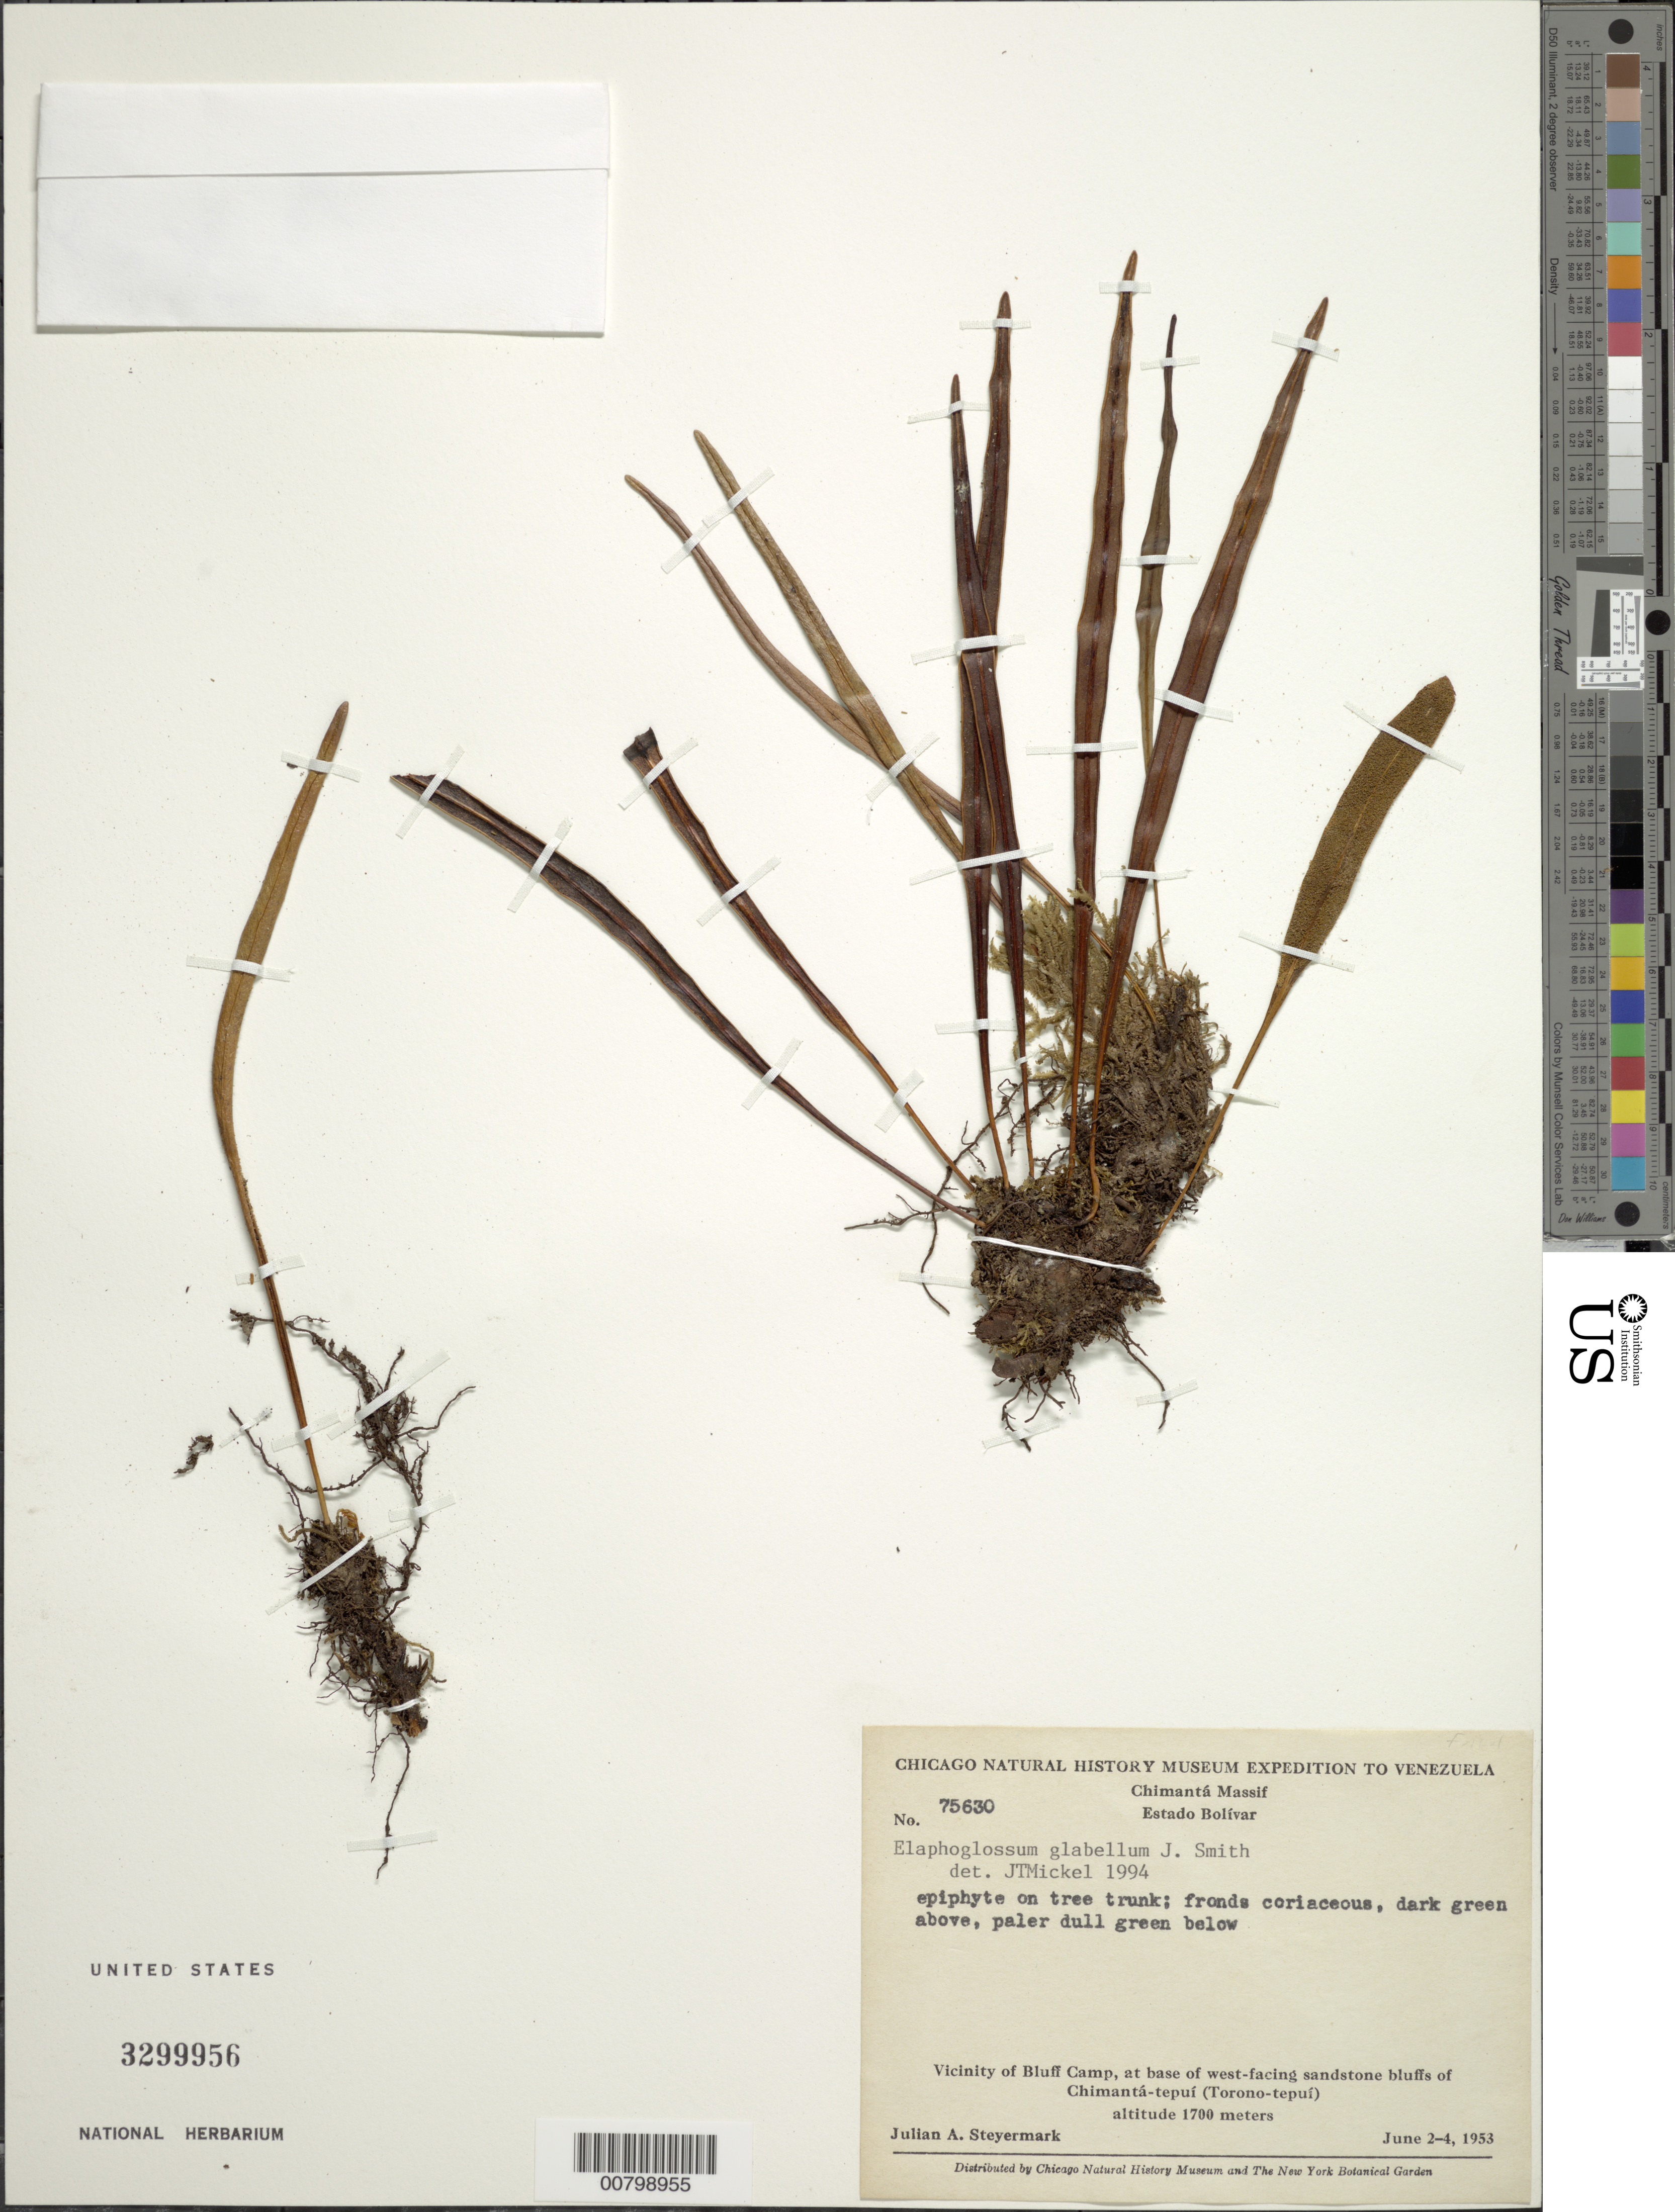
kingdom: Plantae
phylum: Tracheophyta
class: Polypodiopsida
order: Polypodiales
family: Dryopteridaceae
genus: Elaphoglossum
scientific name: Elaphoglossum glabellum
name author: J. Sm.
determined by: Mickel, J. T., (NY), New York Botanical Garden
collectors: J. Steyermark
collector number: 75630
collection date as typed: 2-Jun-53 to 4-Jun-53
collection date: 1953-06-02/1953-06-04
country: Venezuela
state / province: Bolívar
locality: Chimantá-tepuí (Torono-tepuí), Bluff Camp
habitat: Base of W-facing sandstone bluffs; on tree trunk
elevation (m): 1700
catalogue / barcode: US 3299956